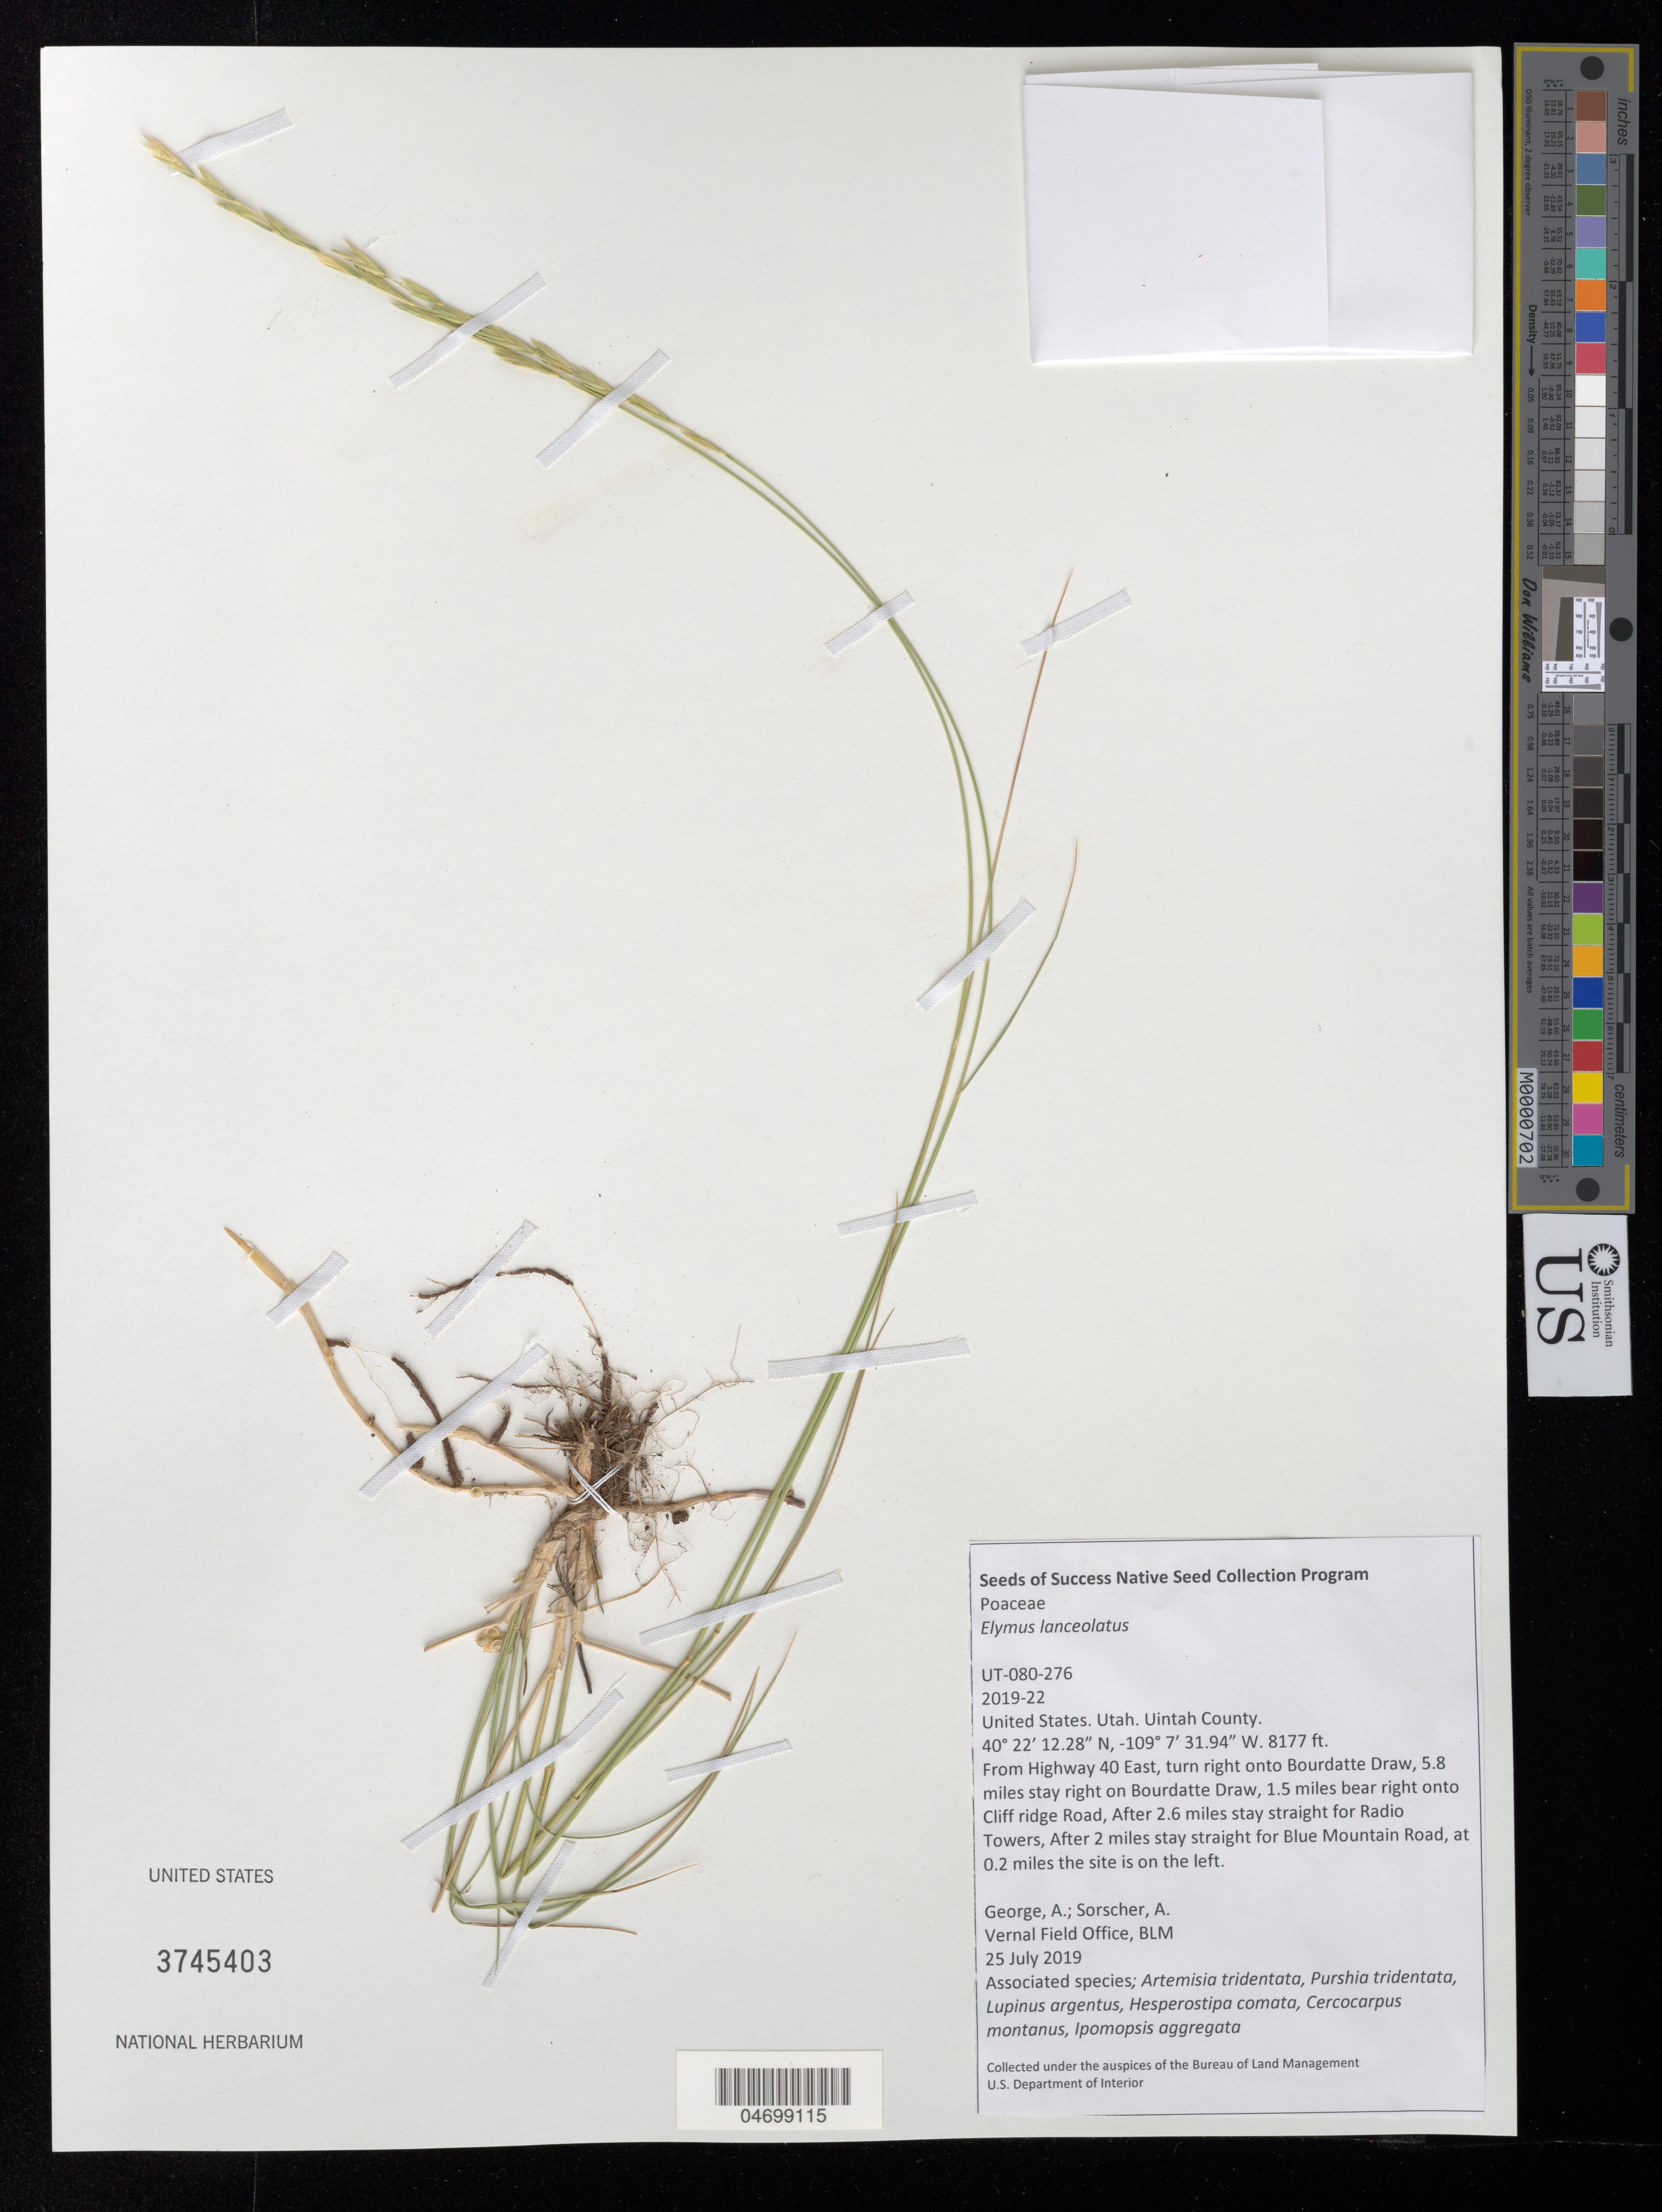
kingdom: Plantae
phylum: Tracheophyta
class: Liliopsida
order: Poales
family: Poaceae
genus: Elymus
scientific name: Elymus lanceolatus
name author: (Scribn. & J.G. Sm.) Gould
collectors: A. George & A. Sorscher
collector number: UT080-276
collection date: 2019-07-25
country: United States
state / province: Utah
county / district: Uintah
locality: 0.2 mi on Blue Mountain Road.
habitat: With Artemisia tridentata, Purshia tridentata, Lupinus argentus, etc.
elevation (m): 2492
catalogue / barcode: US 3745403